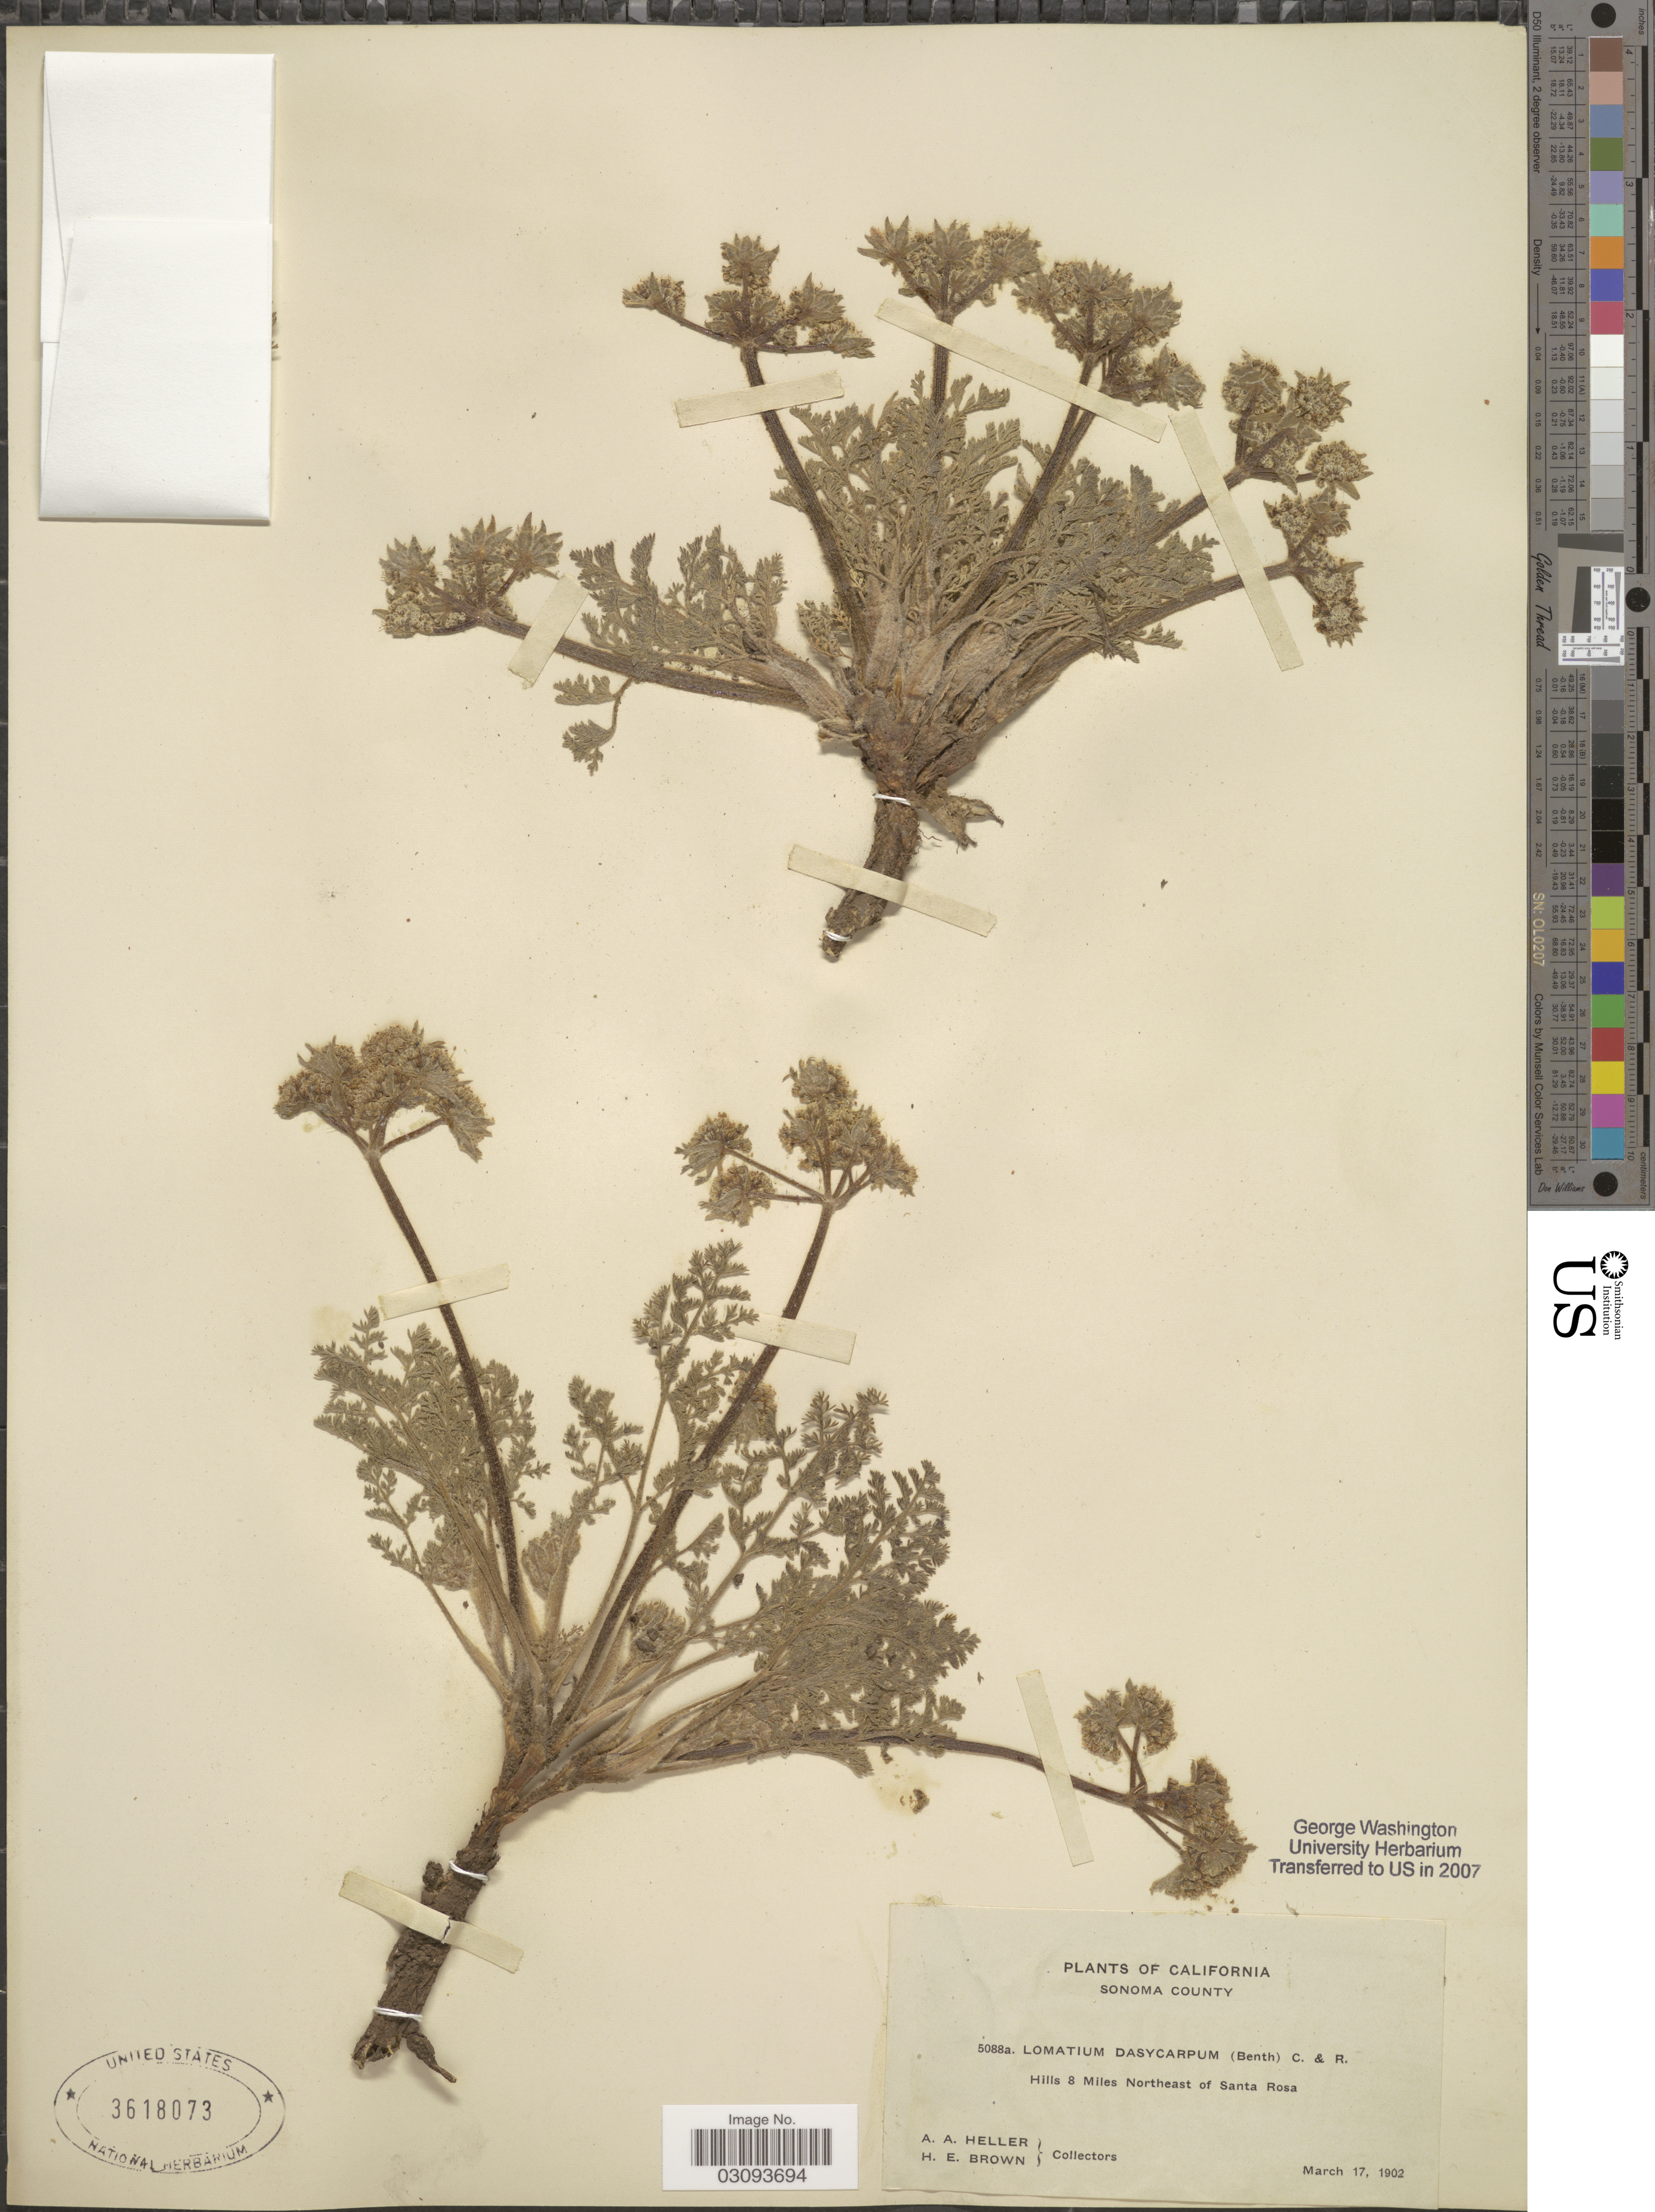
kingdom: Plantae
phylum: Tracheophyta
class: Magnoliopsida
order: Apiales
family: Apiaceae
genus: Lomatium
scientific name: Lomatium dasycarpum subsp. dasycarpum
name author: (Torr.) J.M. Coult. & Rose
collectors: A. A. Heller & H. E. Brown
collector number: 5088a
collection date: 1902-03-17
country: United States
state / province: California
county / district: Sonoma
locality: Sonoma County. Hills 8 Miles Northeast of Santa Rosa.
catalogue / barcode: US 3618073